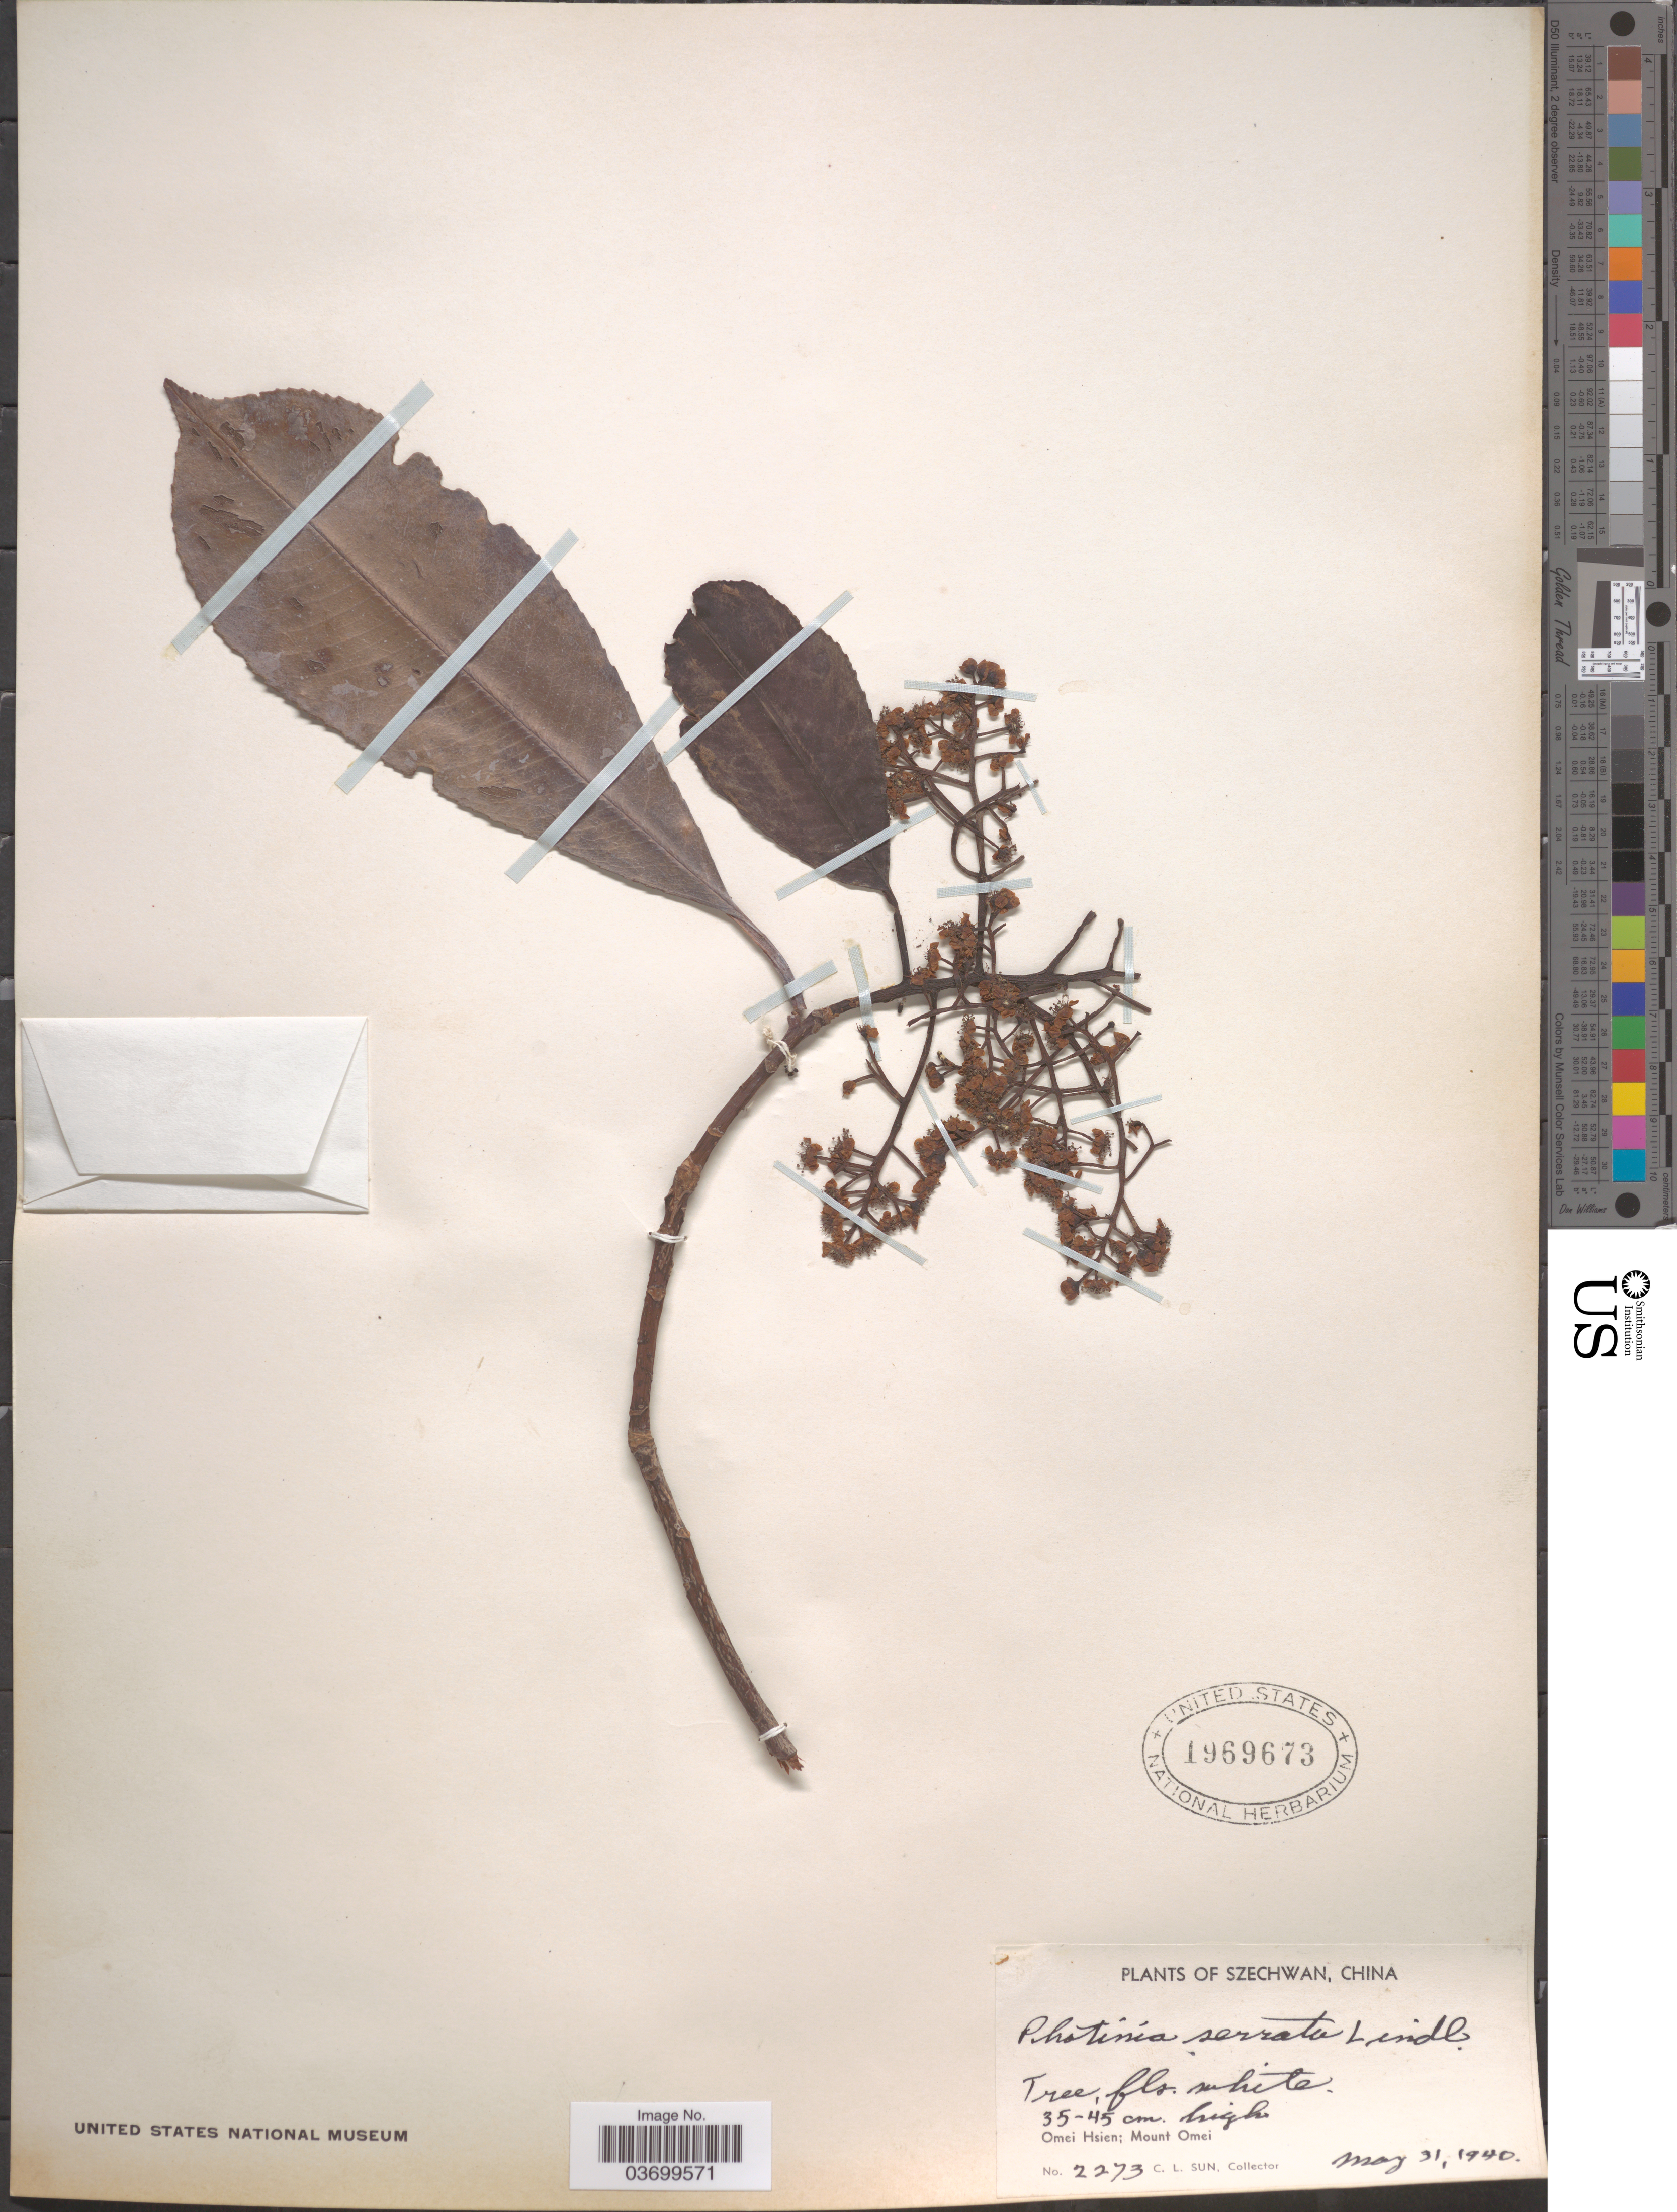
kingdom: Plantae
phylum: Tracheophyta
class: Magnoliopsida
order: Rosales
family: Rosaceae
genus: Photinia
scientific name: Photinia serrulata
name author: Franch. & Sav.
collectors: C. Sun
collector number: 2273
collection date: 1940-05-31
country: China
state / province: Sichuan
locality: Szechwan. Omei Hsien; Mount Omei.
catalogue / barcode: US 1969673